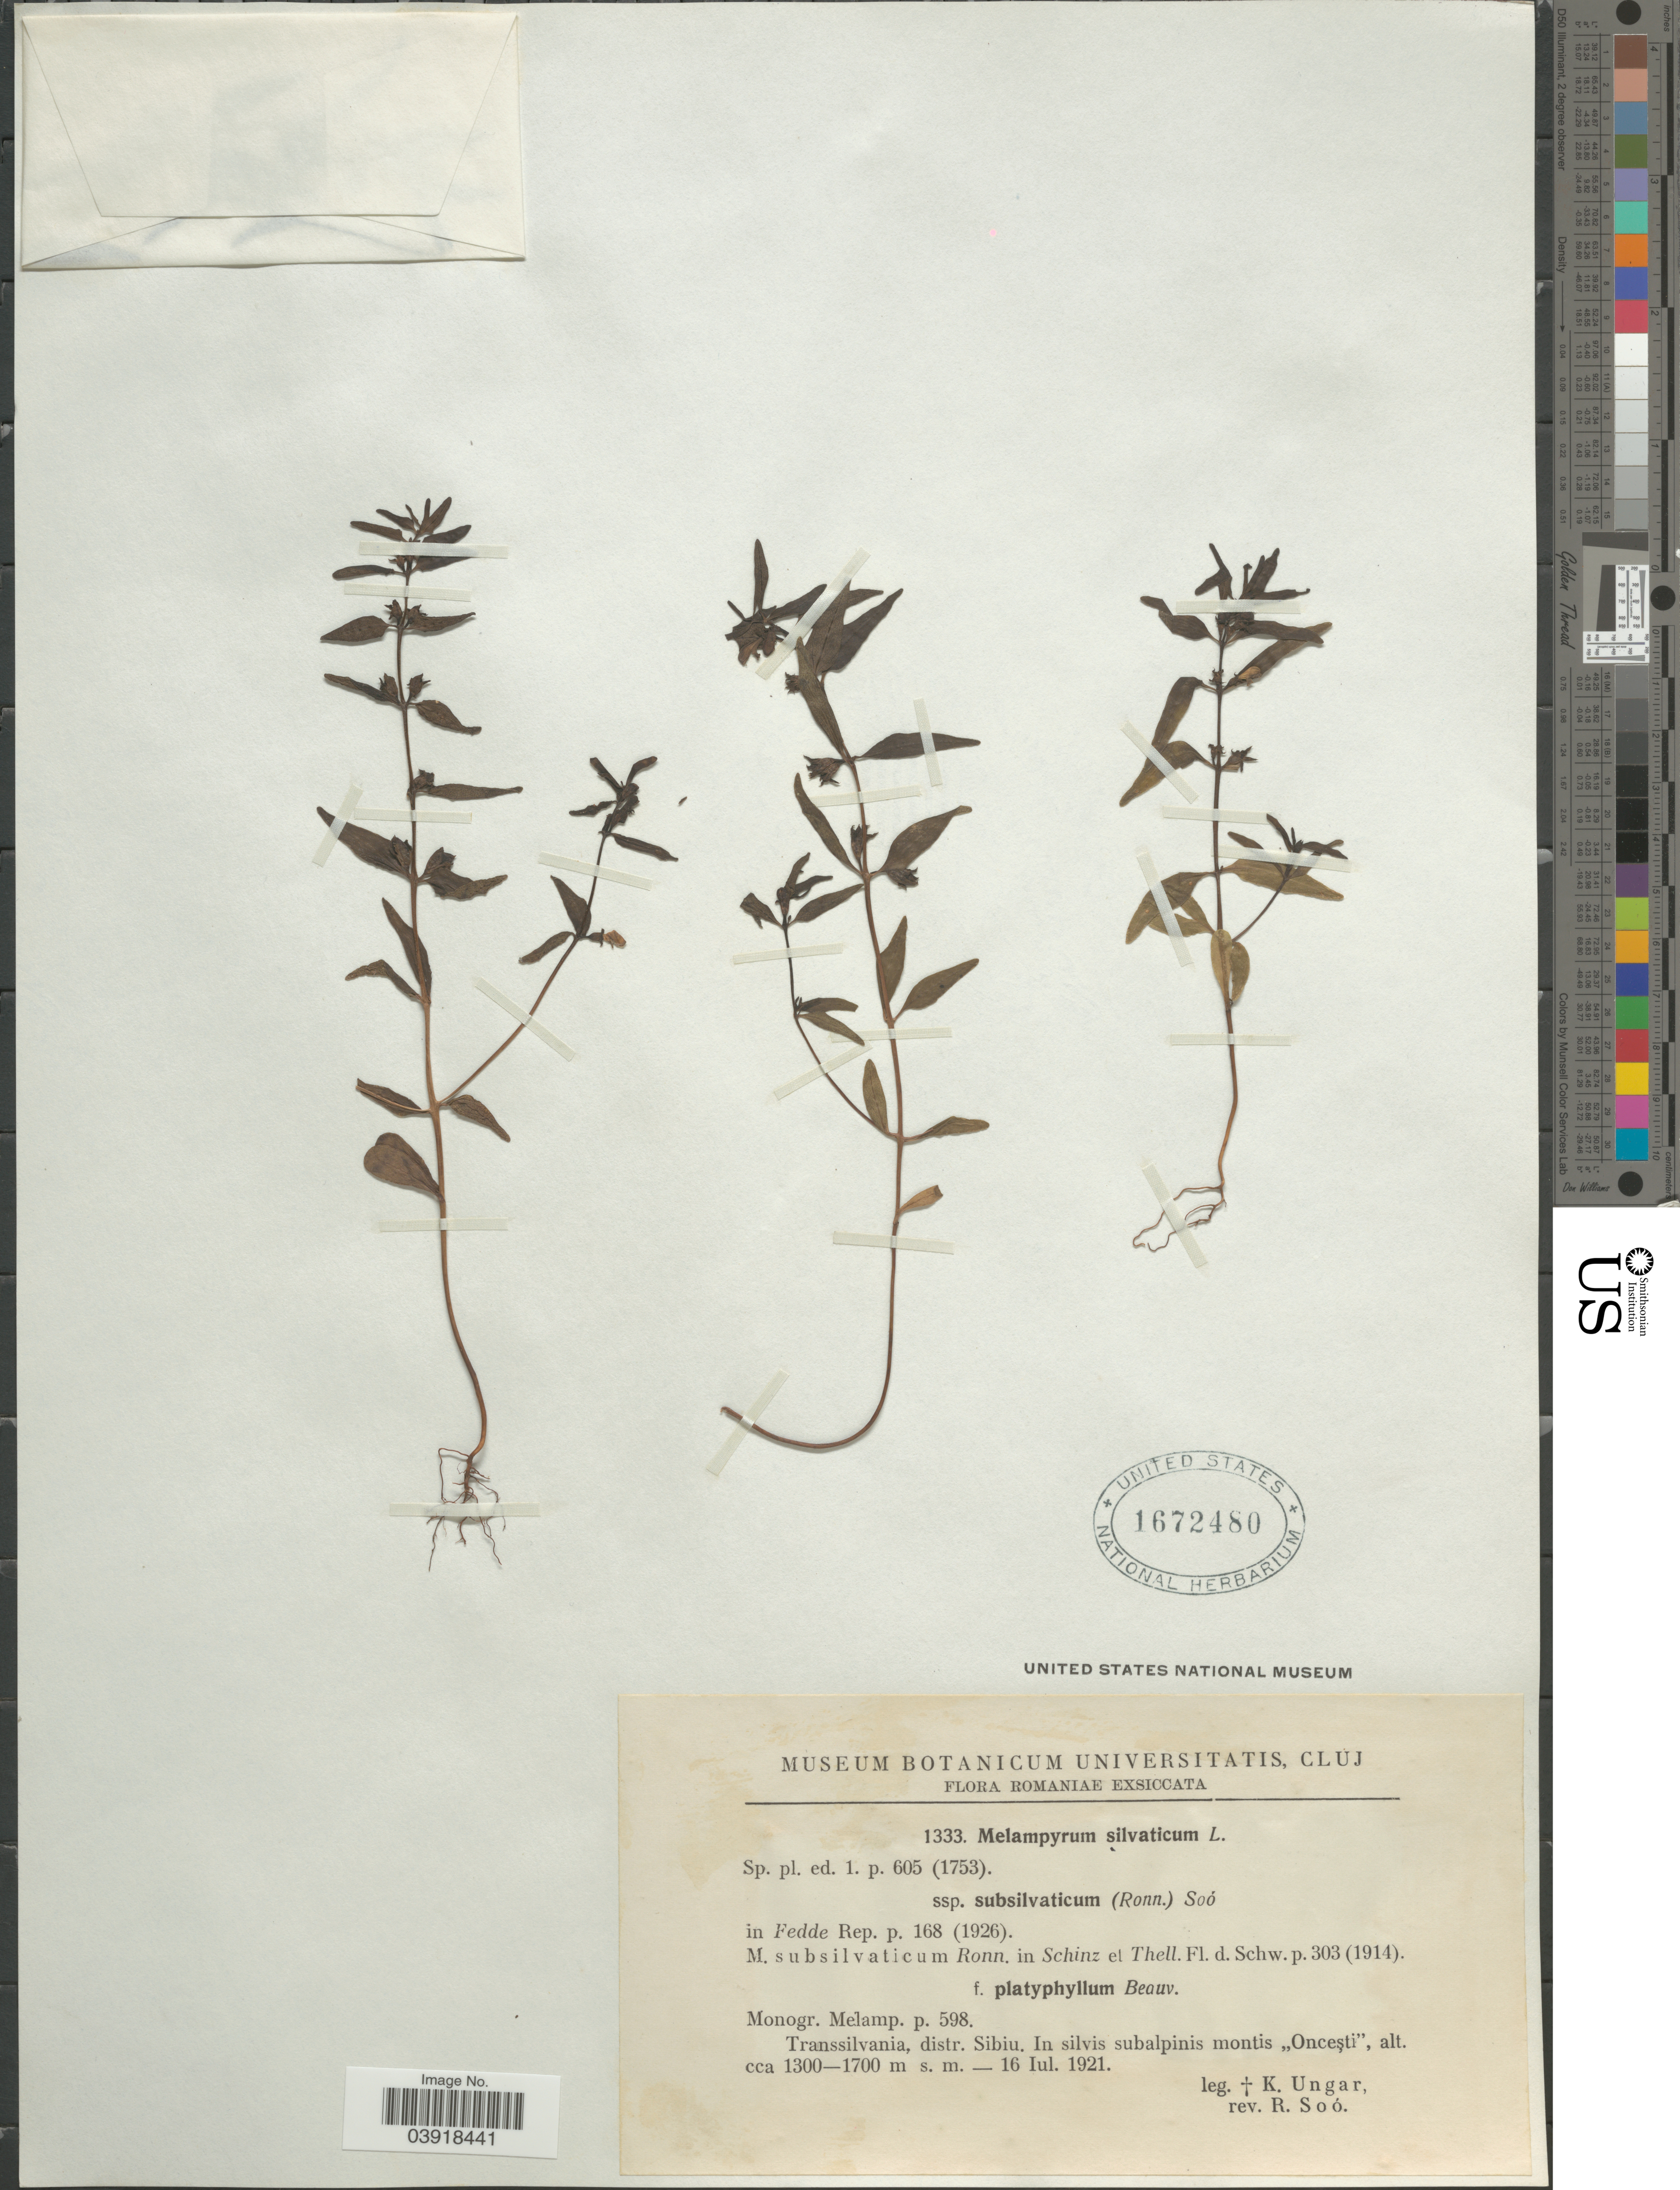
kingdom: Plantae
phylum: Tracheophyta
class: Magnoliopsida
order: Lamiales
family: Orobanchaceae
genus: Melampyrum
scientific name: Melampyrum sylvaticum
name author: L.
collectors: K. Ungar & R. Soó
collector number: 1333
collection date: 1921-07-16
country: Romania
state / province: Sibiu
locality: Transsilvania, distr. Sibiu. In silvis subalpinis montis "Onceşti".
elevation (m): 1300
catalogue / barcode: US 1672480